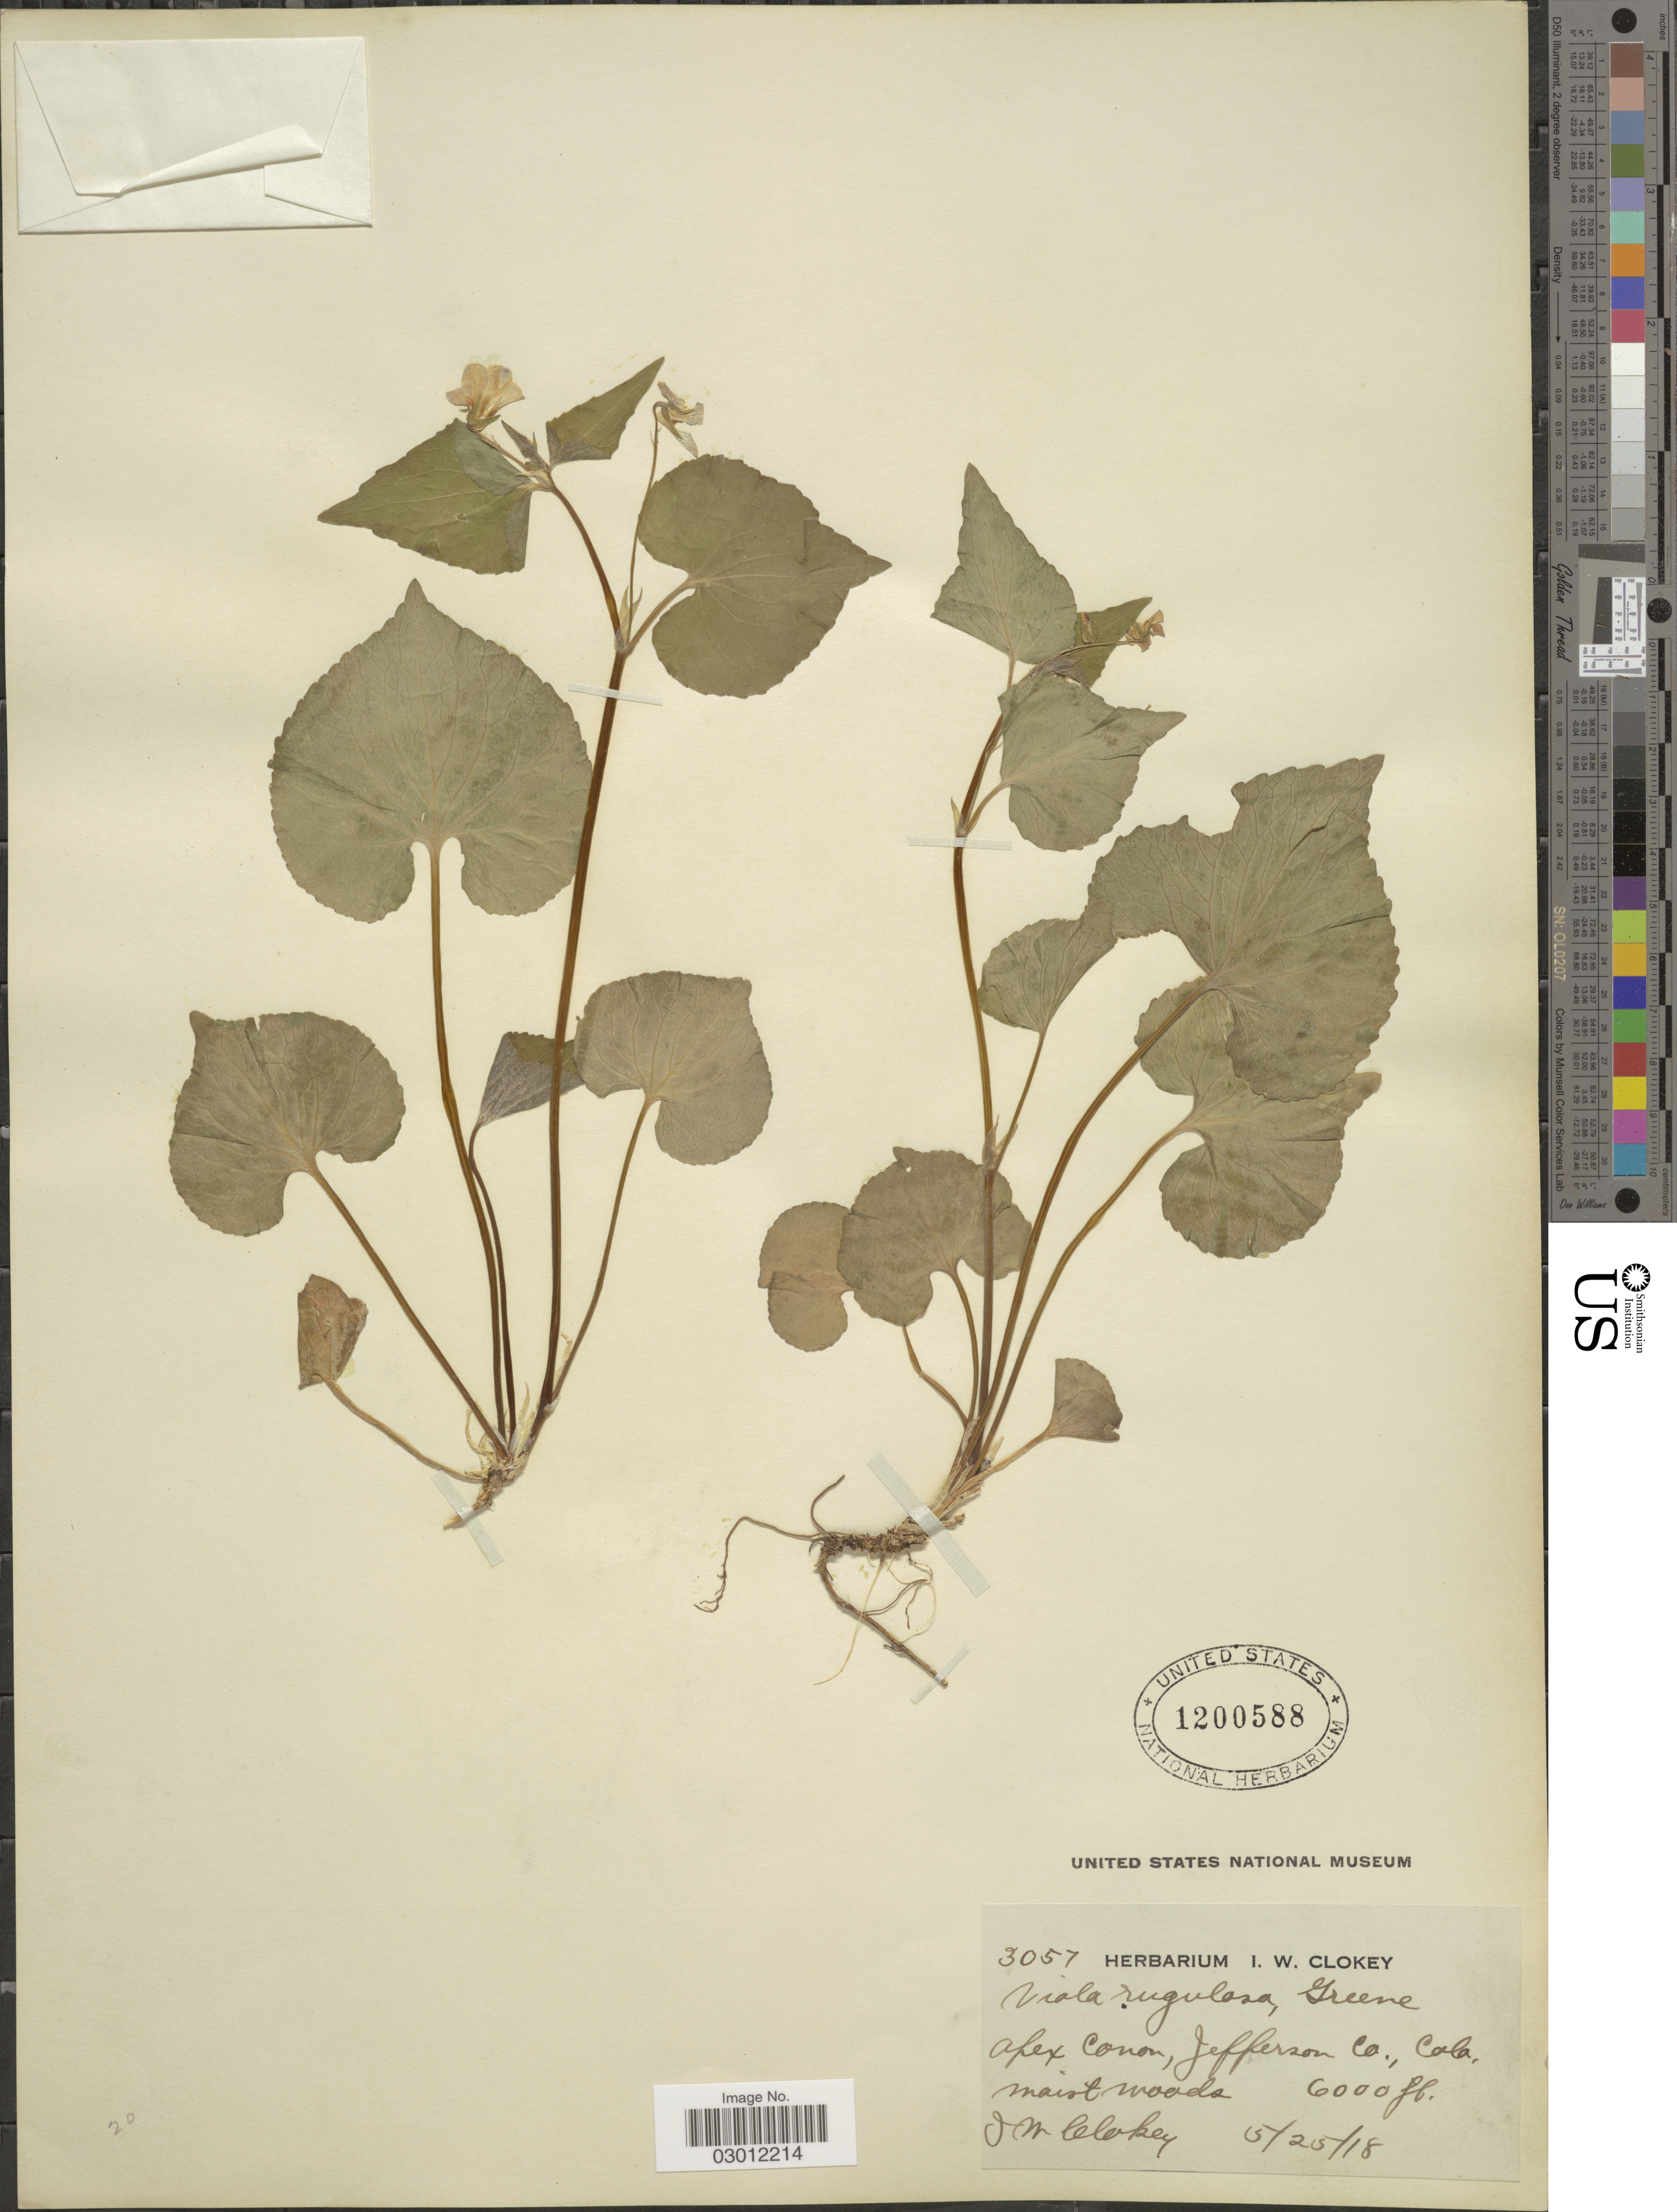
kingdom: Plantae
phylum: Tracheophyta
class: Magnoliopsida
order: Malpighiales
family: Violaceae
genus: Viola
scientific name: Viola canadensis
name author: L.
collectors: I. W. Clokey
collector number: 3057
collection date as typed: Transcribed d/m/y: 25/5/18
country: United States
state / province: Colorado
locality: Apex Canon, Jefferson Co.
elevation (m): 1829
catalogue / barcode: US 1200588